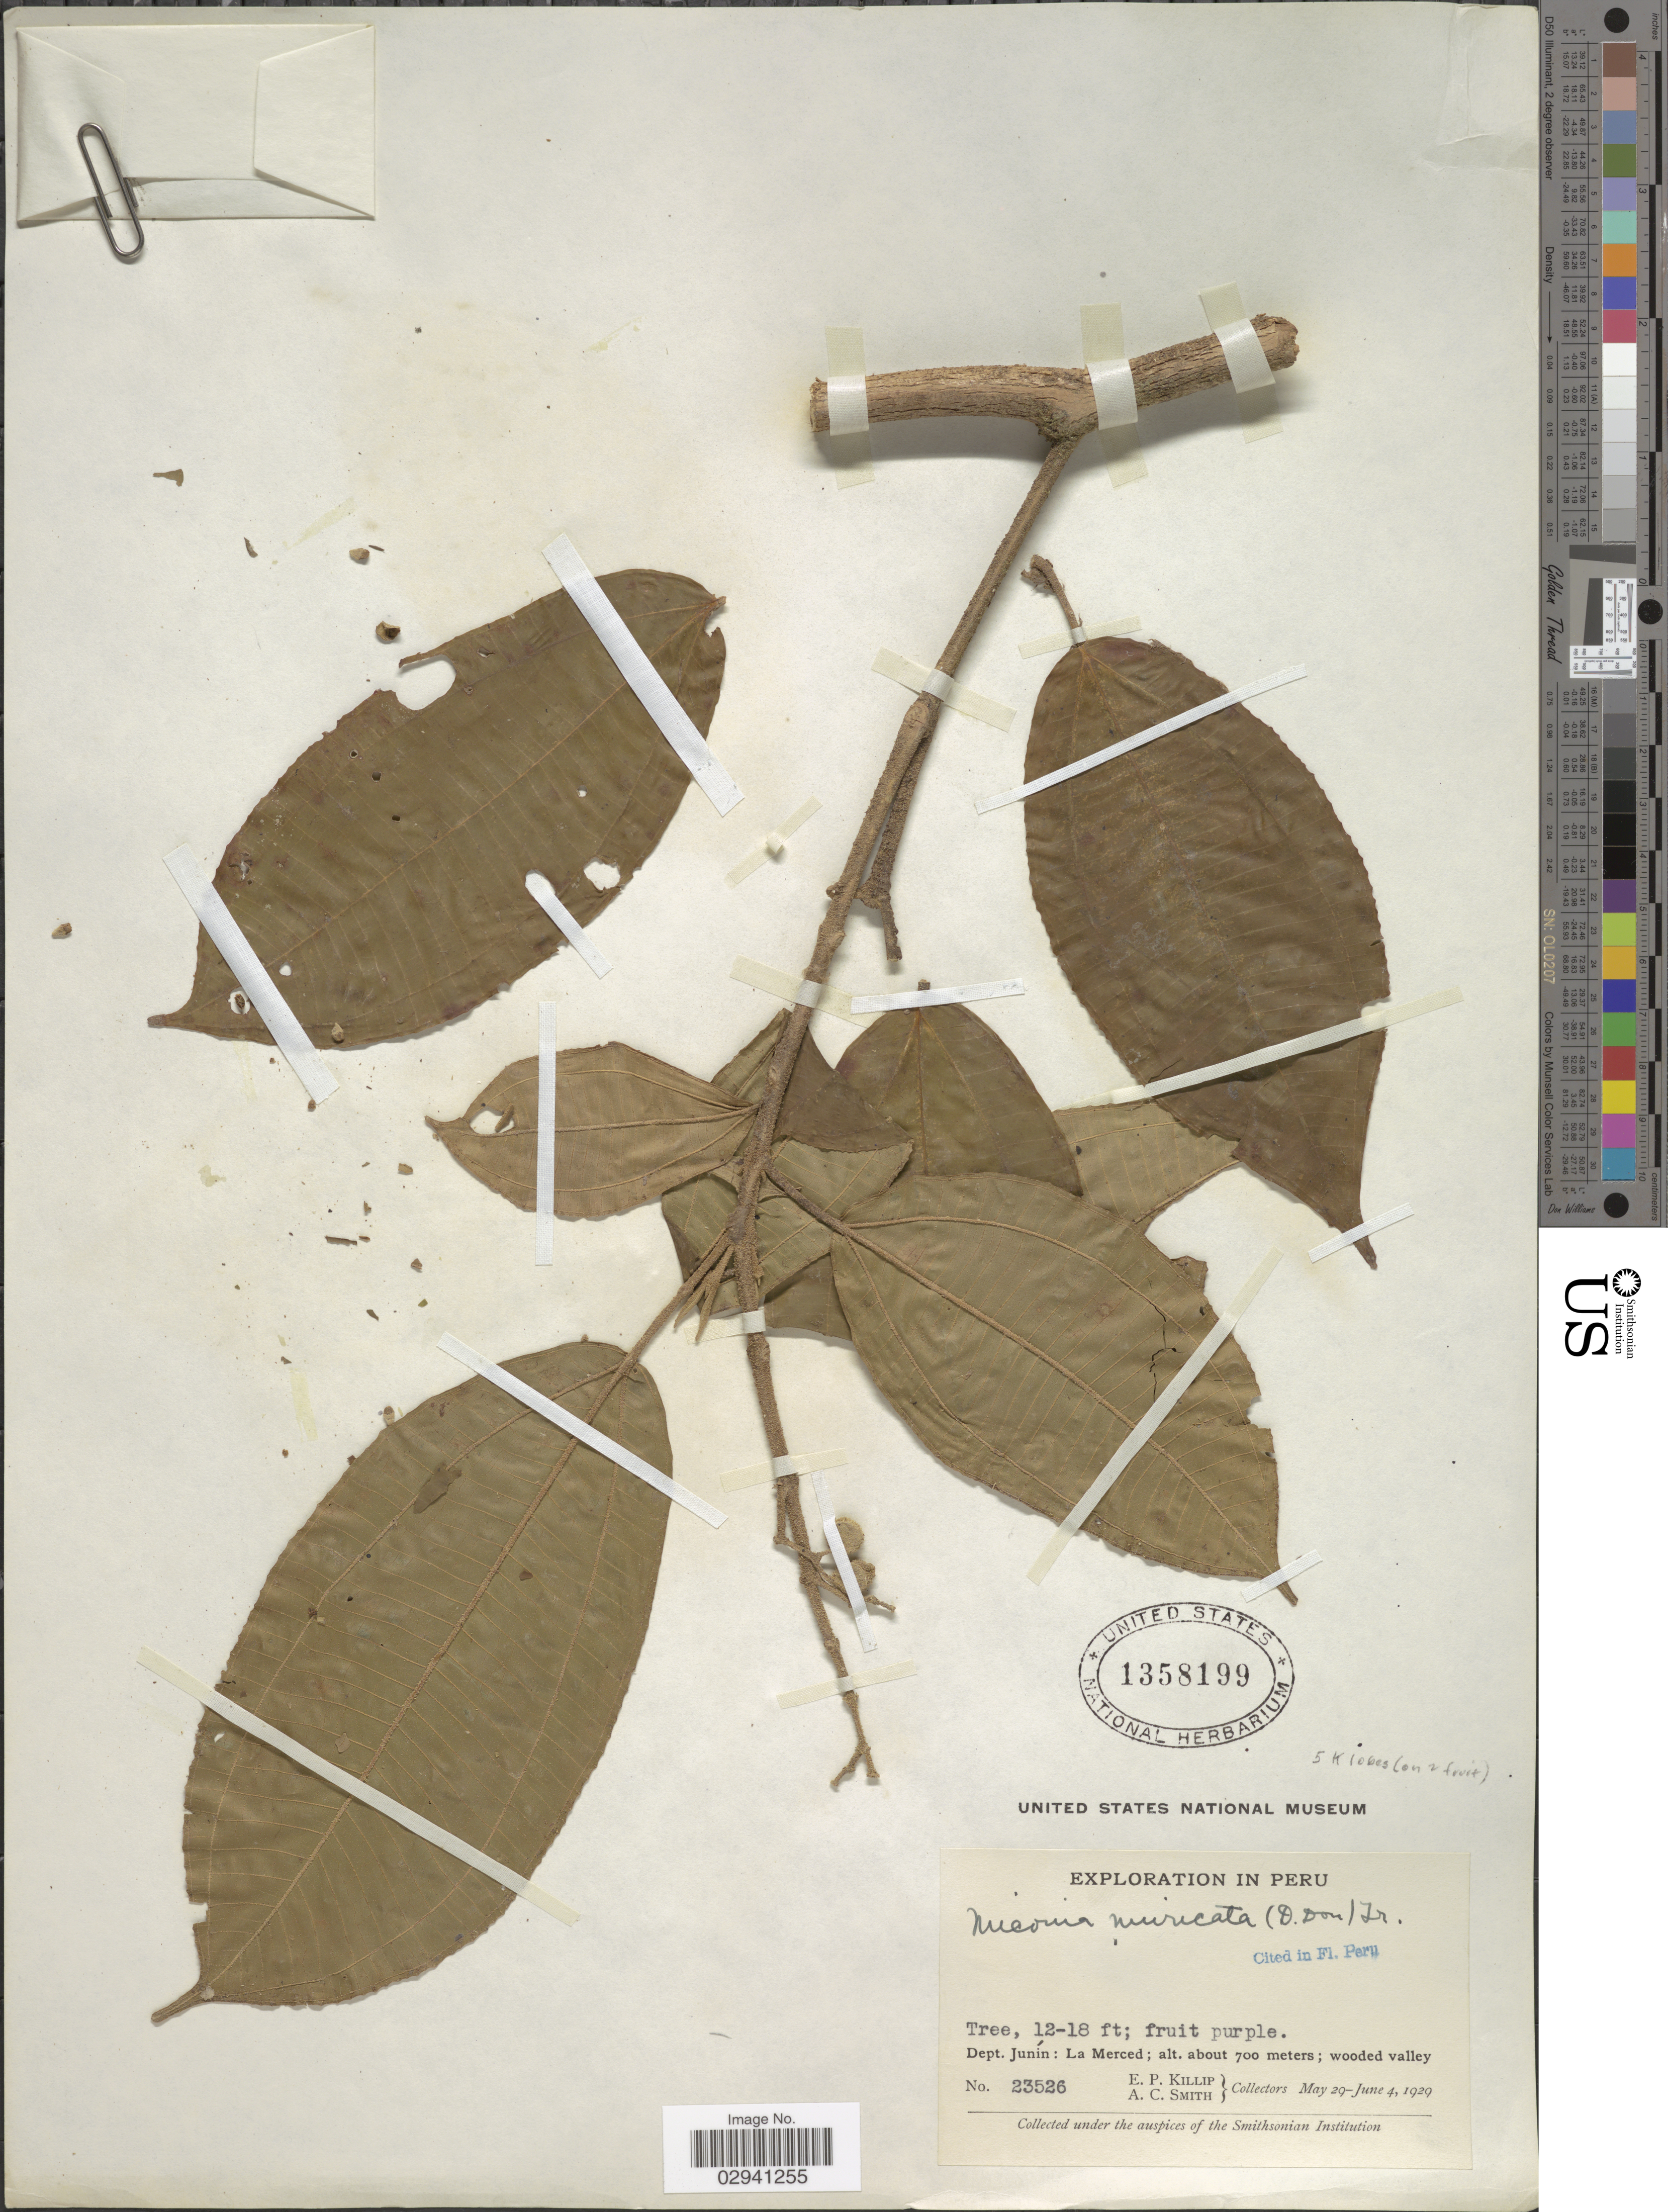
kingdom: Plantae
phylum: Tracheophyta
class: Magnoliopsida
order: Myrtales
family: Melastomataceae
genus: Miconia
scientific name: Miconia muricata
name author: (D. Don) Triana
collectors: E. P. Killip & A. C. Smith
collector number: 23526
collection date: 1929-05-29/1929-06-04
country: Peru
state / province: Junín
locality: Dept. Junín: La Merced.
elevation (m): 700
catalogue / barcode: US 1358199